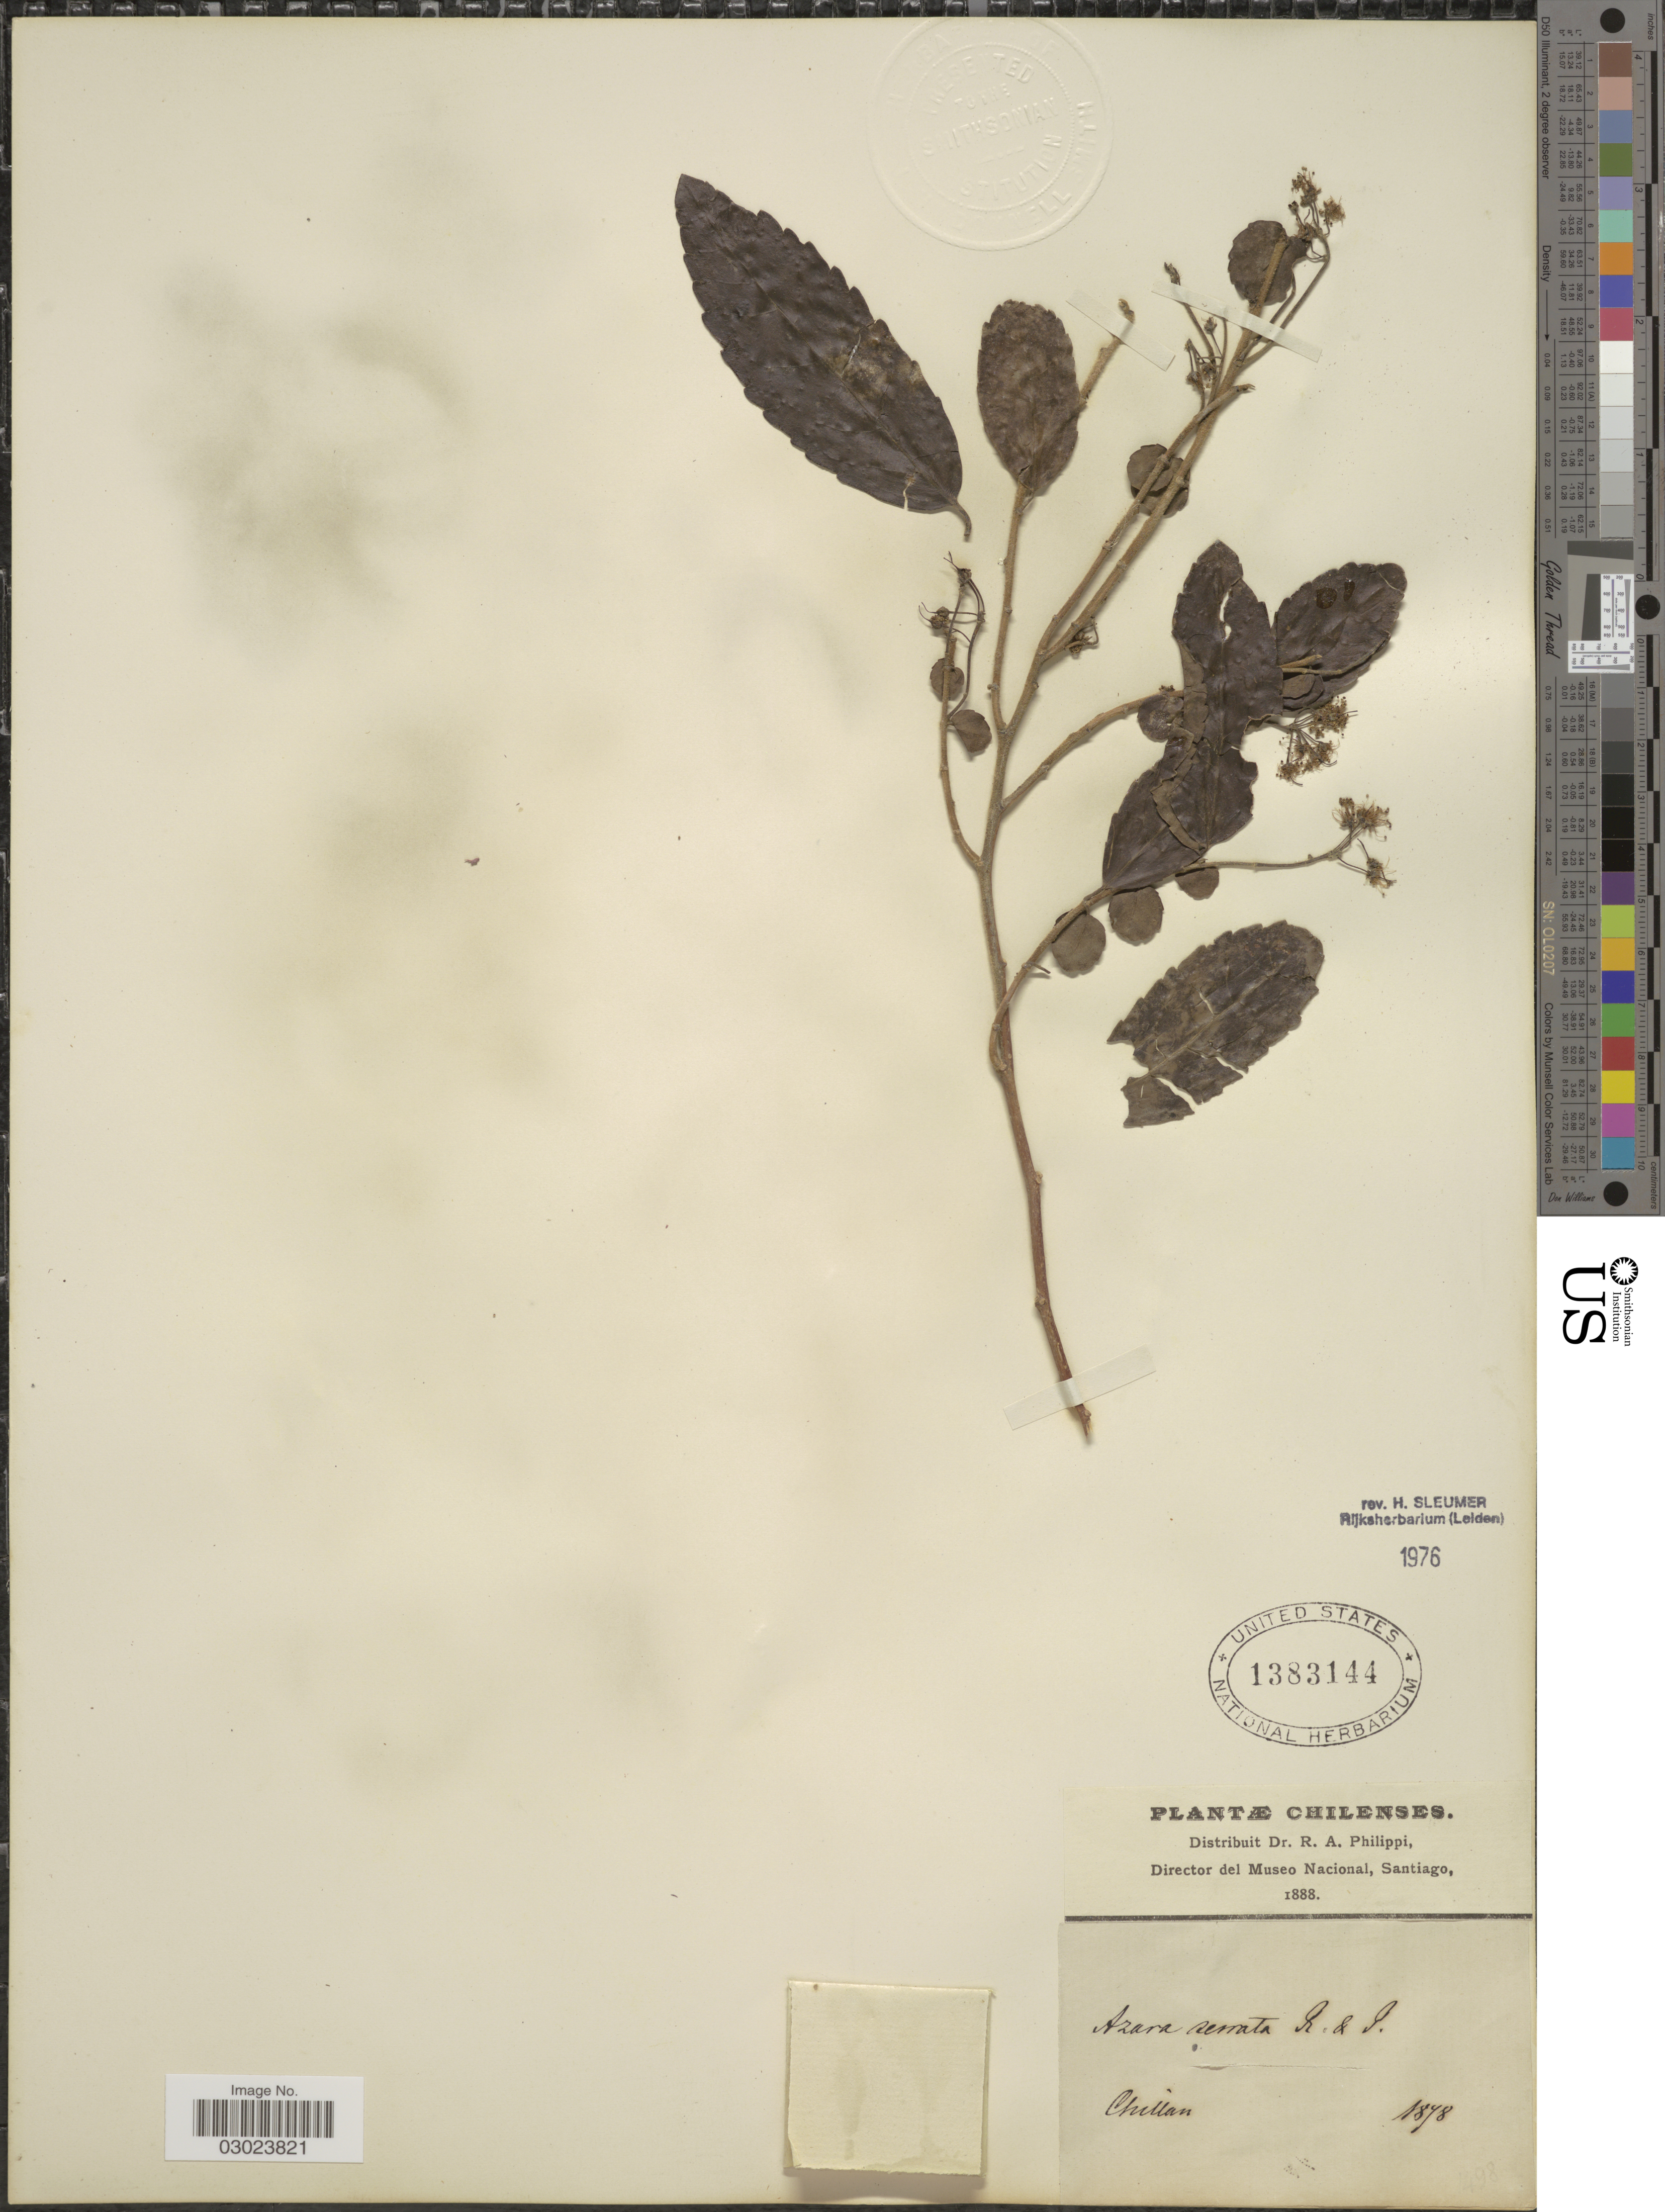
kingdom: Plantae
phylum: Tracheophyta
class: Magnoliopsida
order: Malpighiales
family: Salicaceae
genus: Azara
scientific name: Azara serrata var. serrata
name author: Ruiz & Pav.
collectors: R. A. Philippi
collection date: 1878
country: Chile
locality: Chillan.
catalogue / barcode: US 1383144